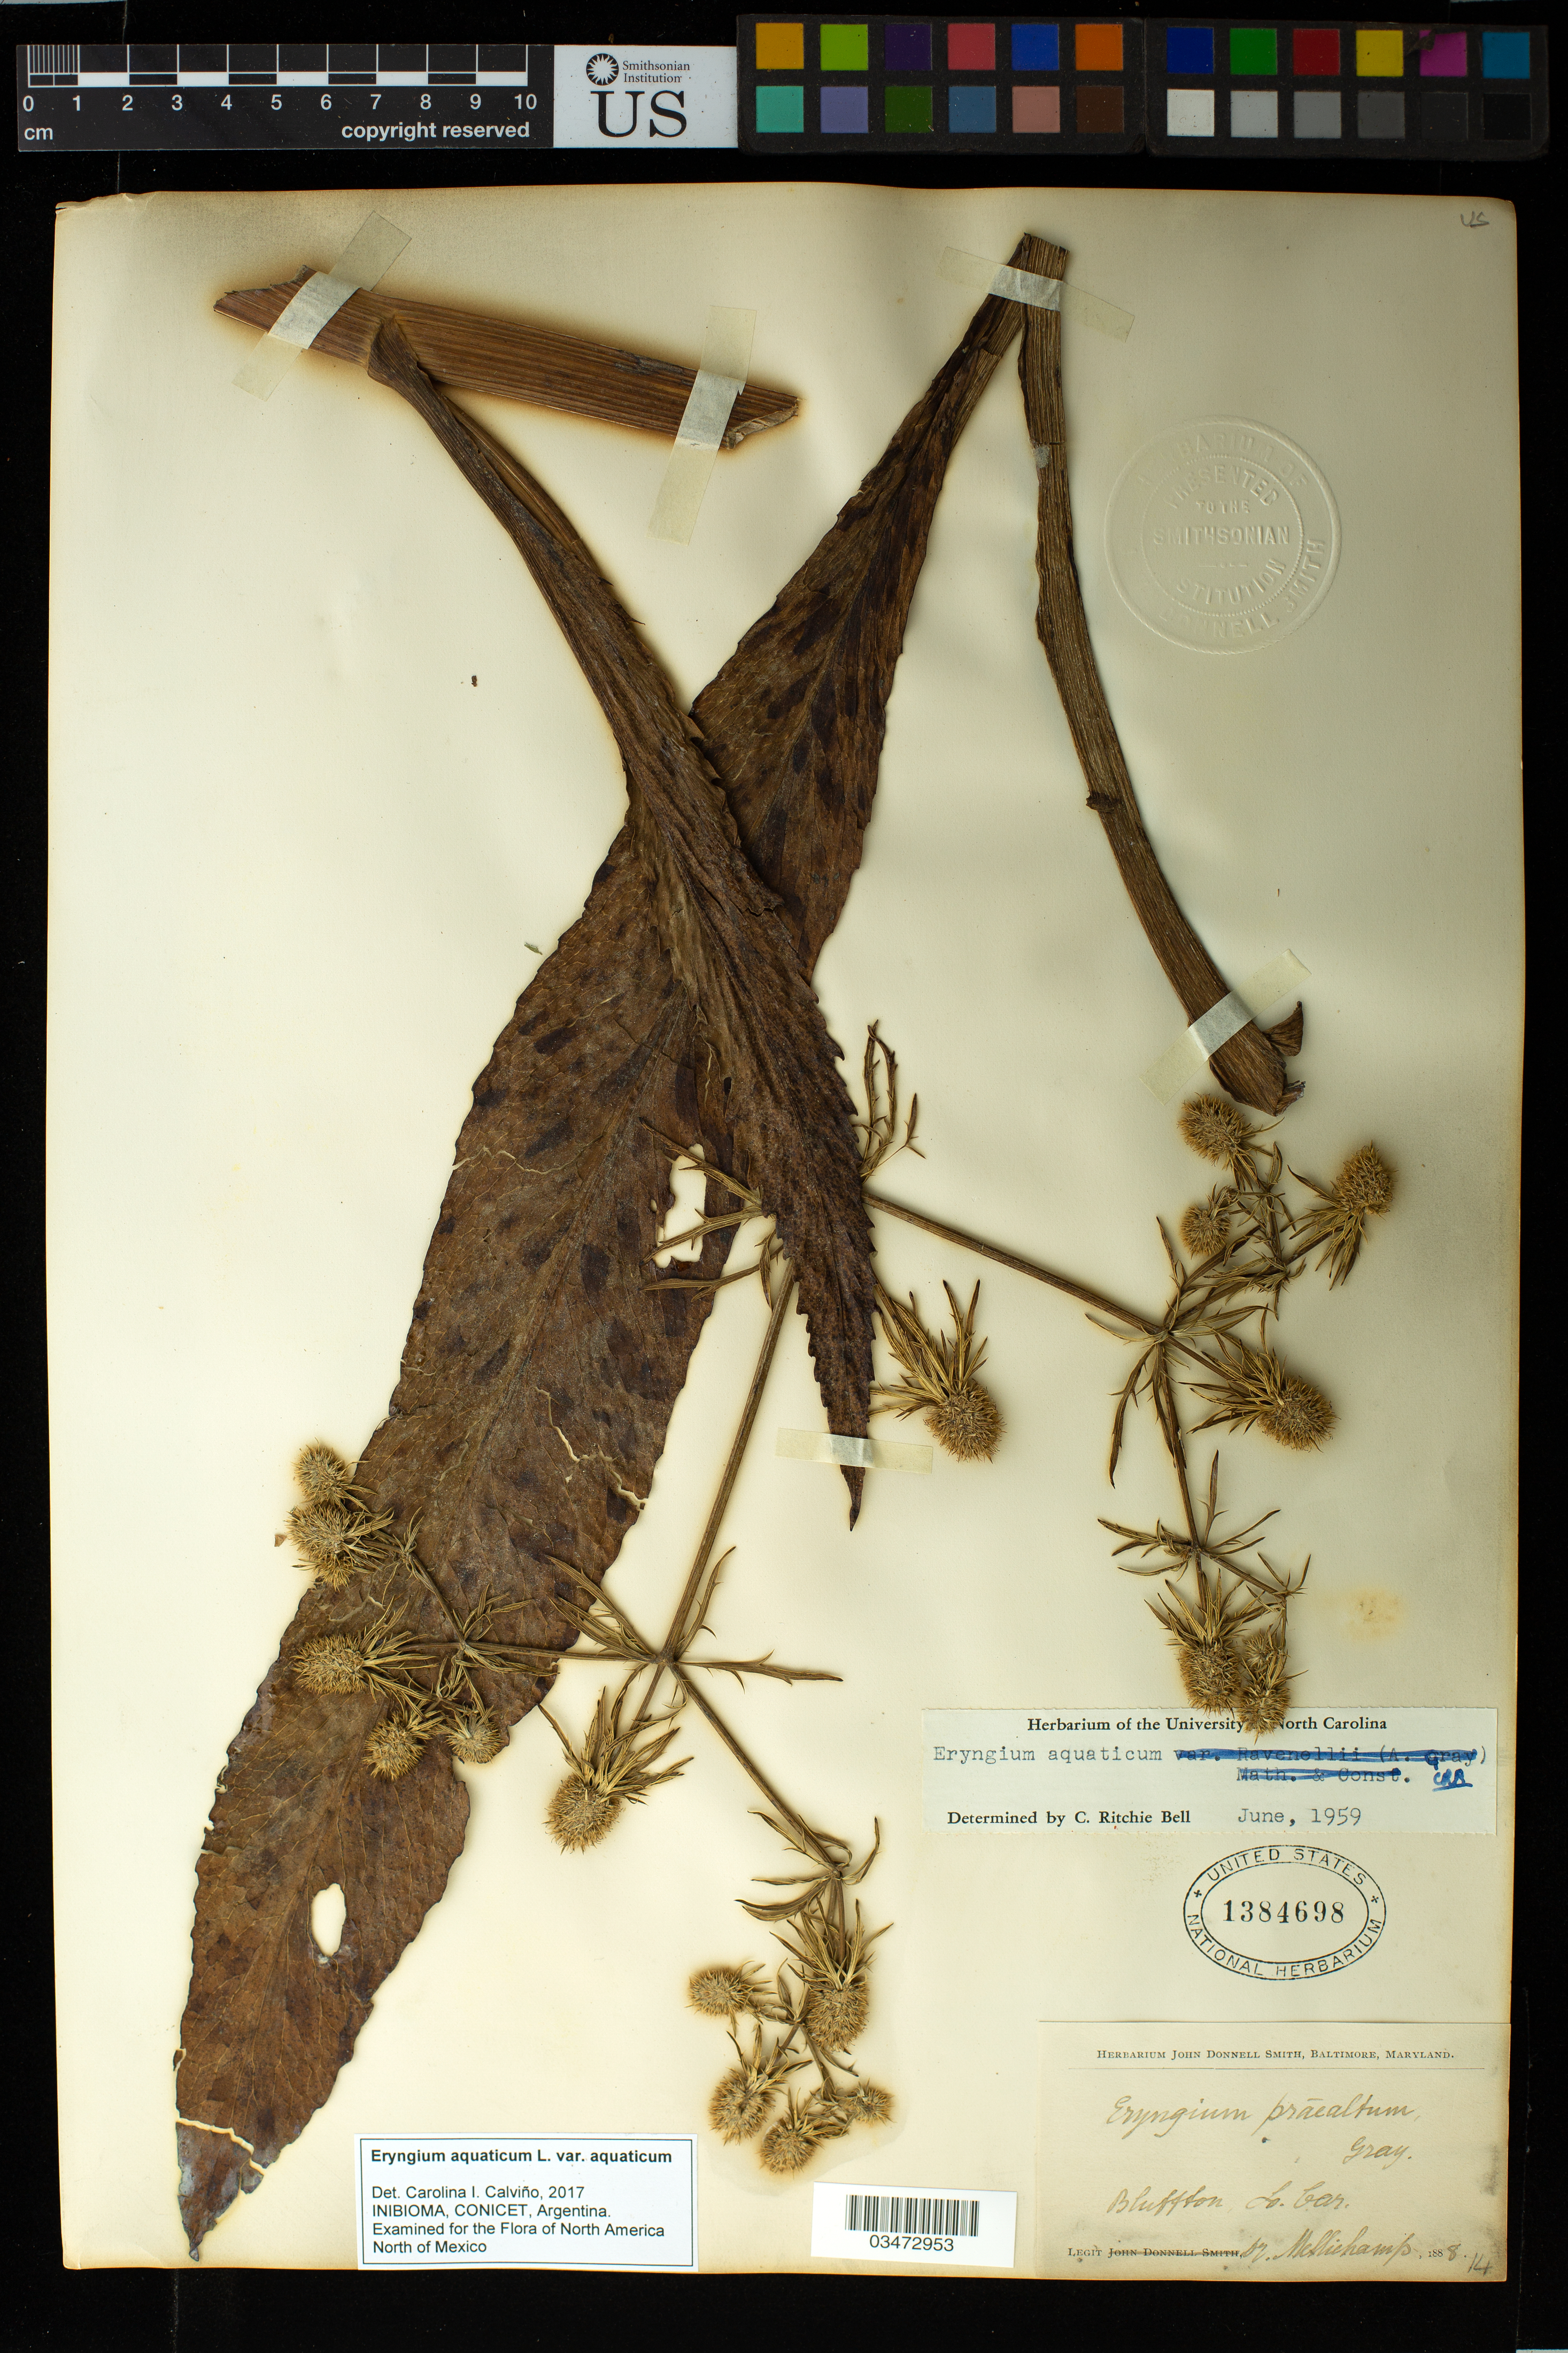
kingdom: Plantae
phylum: Tracheophyta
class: Magnoliopsida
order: Apiales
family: Apiaceae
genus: Eryngium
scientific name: Eryngium aquaticum var. aquaticum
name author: L.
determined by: Calviño, C. I.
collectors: -. Mellichamp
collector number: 14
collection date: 1888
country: United States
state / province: South Carolina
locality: Bluffton.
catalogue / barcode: US 1384698